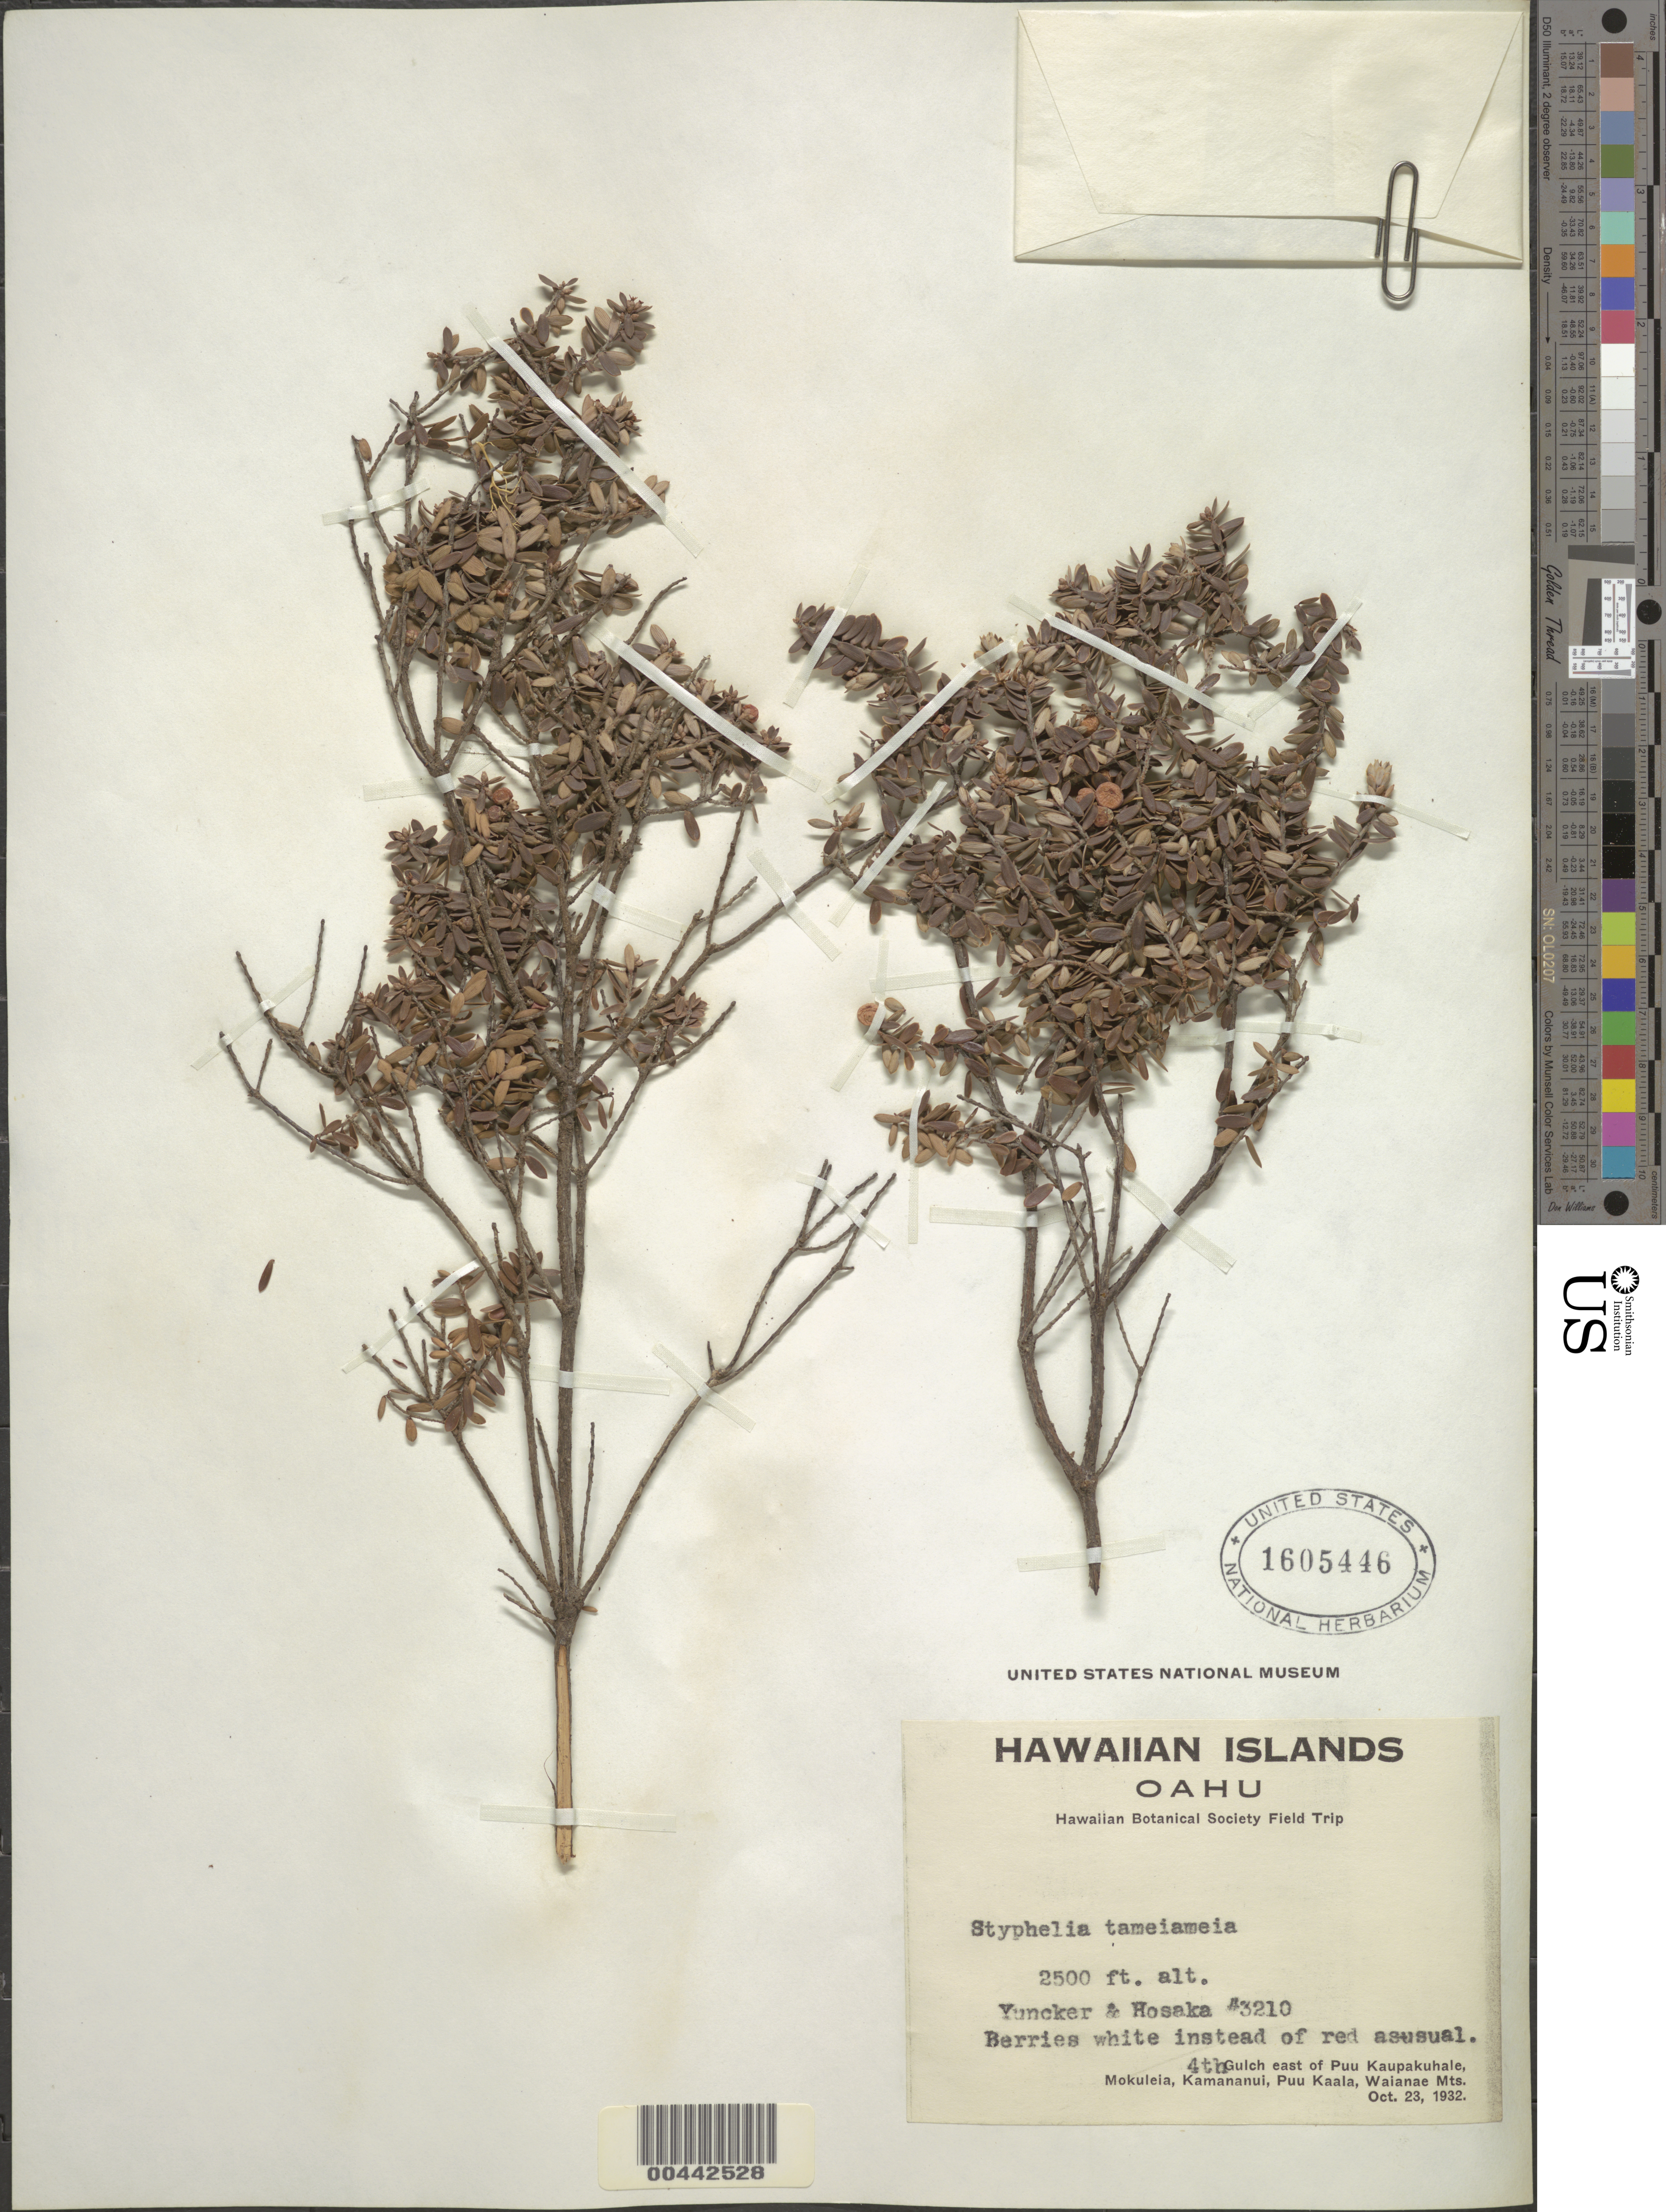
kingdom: Plantae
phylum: Tracheophyta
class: Magnoliopsida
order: Ericales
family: Ericaceae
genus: Leptecophylla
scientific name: Leptecophylla tameiameiae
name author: (Cham. & Schltdl.) C.M. Weiller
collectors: T. G. Yuncker & Hosaka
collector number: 3210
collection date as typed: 23 Oct 1932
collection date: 1932-10-23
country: United States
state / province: Hawaii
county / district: Honolulu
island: Oahu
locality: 4th gulch E of Puu Kaupakuhale, Mokuleia, Kamananui, Puu Kaala, Waianae Mts.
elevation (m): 762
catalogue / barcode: US 1605446